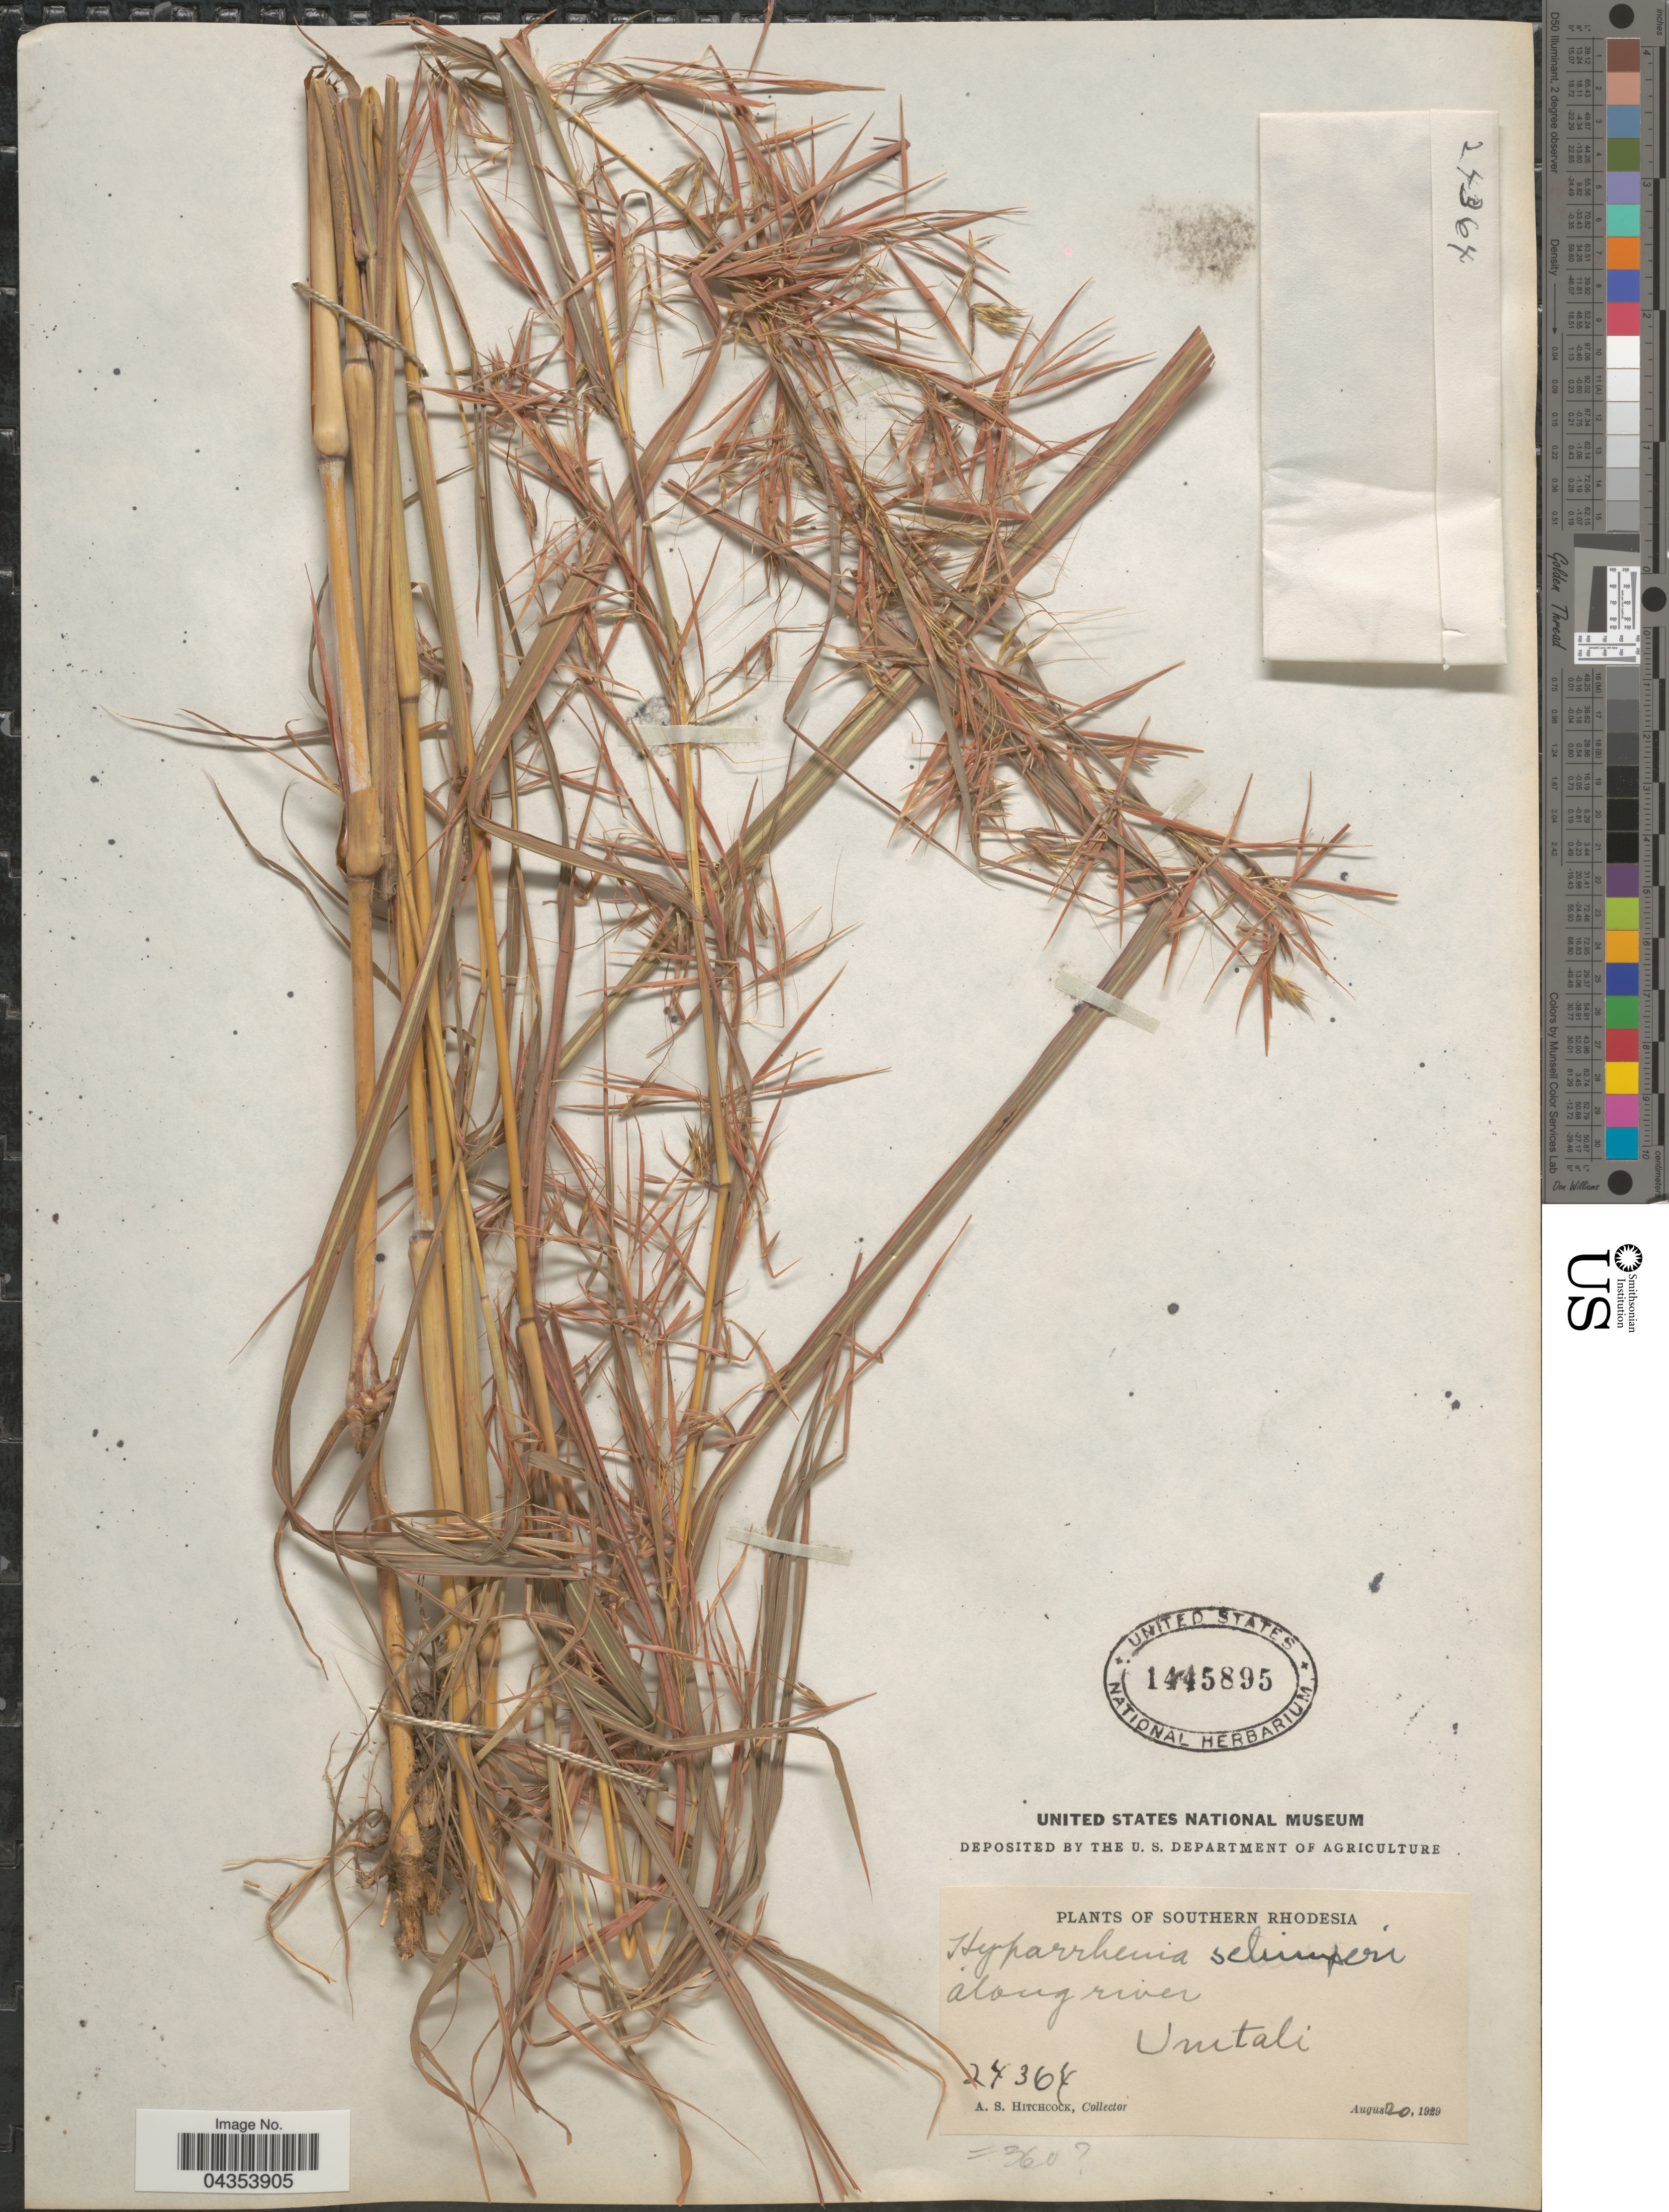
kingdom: Plantae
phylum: Tracheophyta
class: Liliopsida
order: Poales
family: Poaceae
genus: Hyparrhenia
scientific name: Hyparrhenia schimperi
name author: (Hochst. ex A. Rich.) Andersson ex Stapf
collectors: A. S. Hitchcock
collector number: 24364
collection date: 1929-08-20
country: Zimbabwe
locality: Southern Rhodesia. Along river. Umtali.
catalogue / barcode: US 1445895